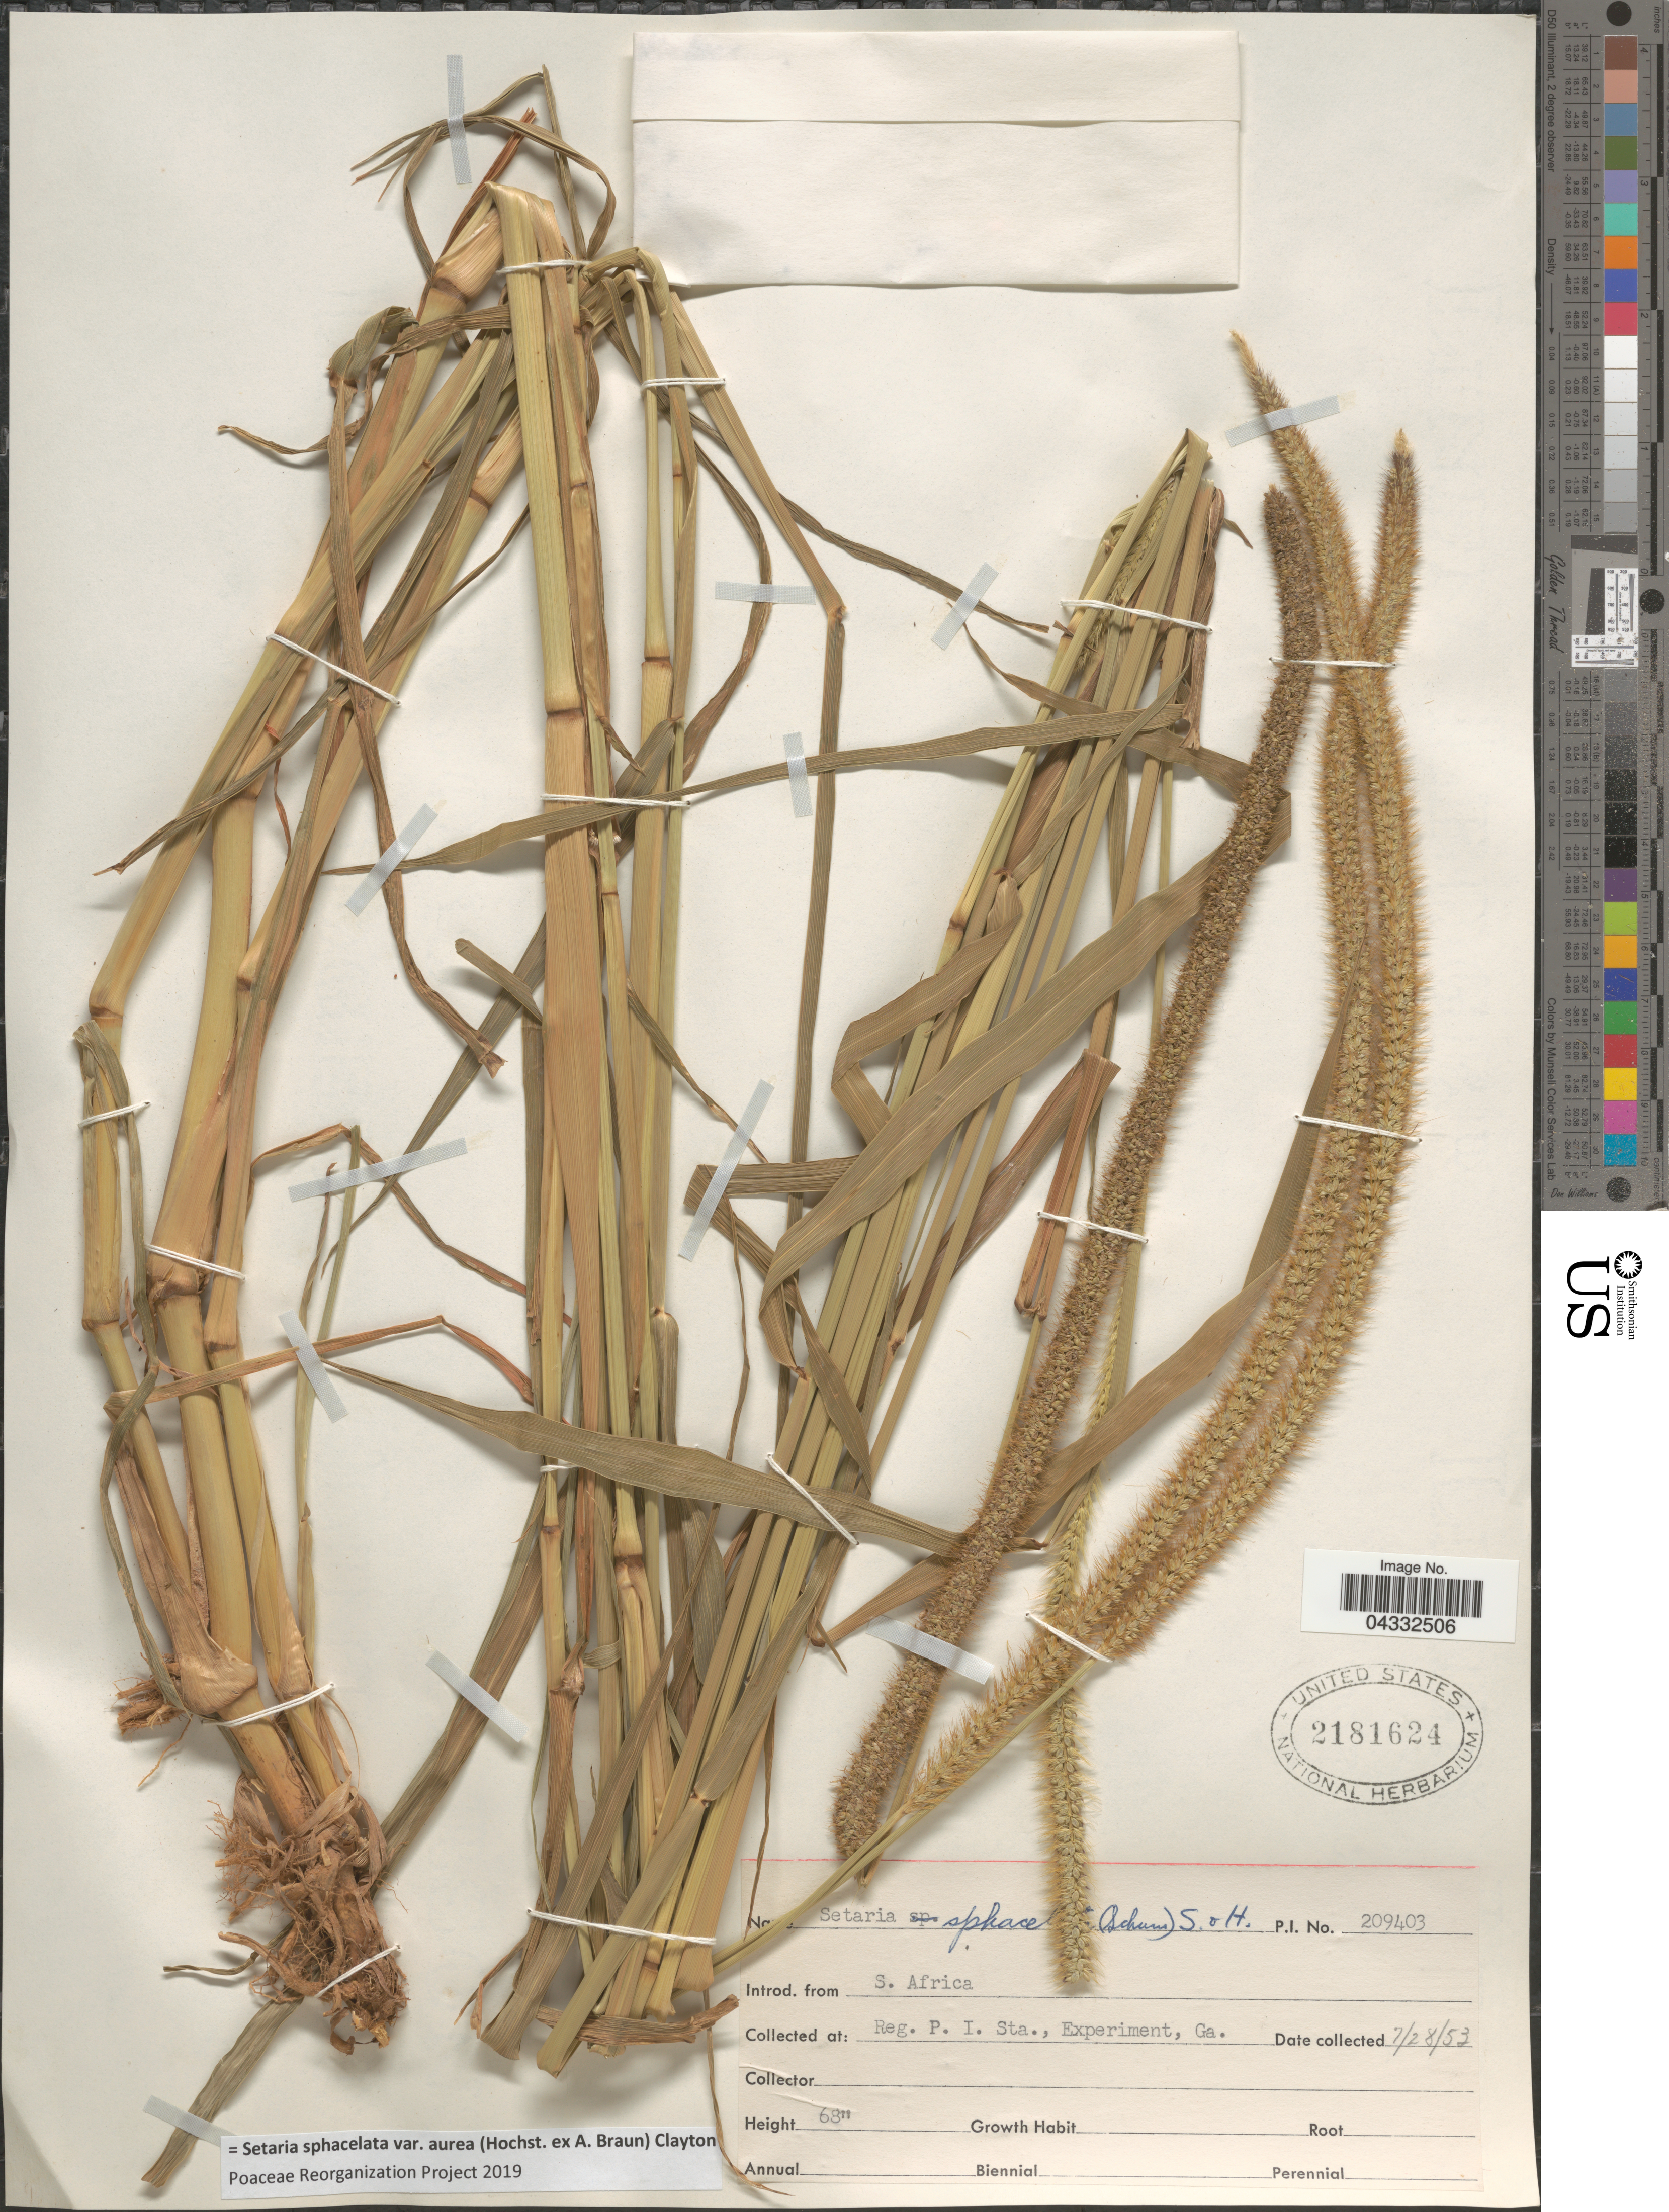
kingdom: Plantae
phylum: Tracheophyta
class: Liliopsida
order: Poales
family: Poaceae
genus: Setaria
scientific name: Setaria sphacelata var. aurea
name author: (Hochst. ex A. Braun) Clayton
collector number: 209403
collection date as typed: Transcribed d/m/y: 28/7/53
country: United States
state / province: Georgia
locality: Reg. P. I. Sta., Experiment, Ga.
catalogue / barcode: US 2181624